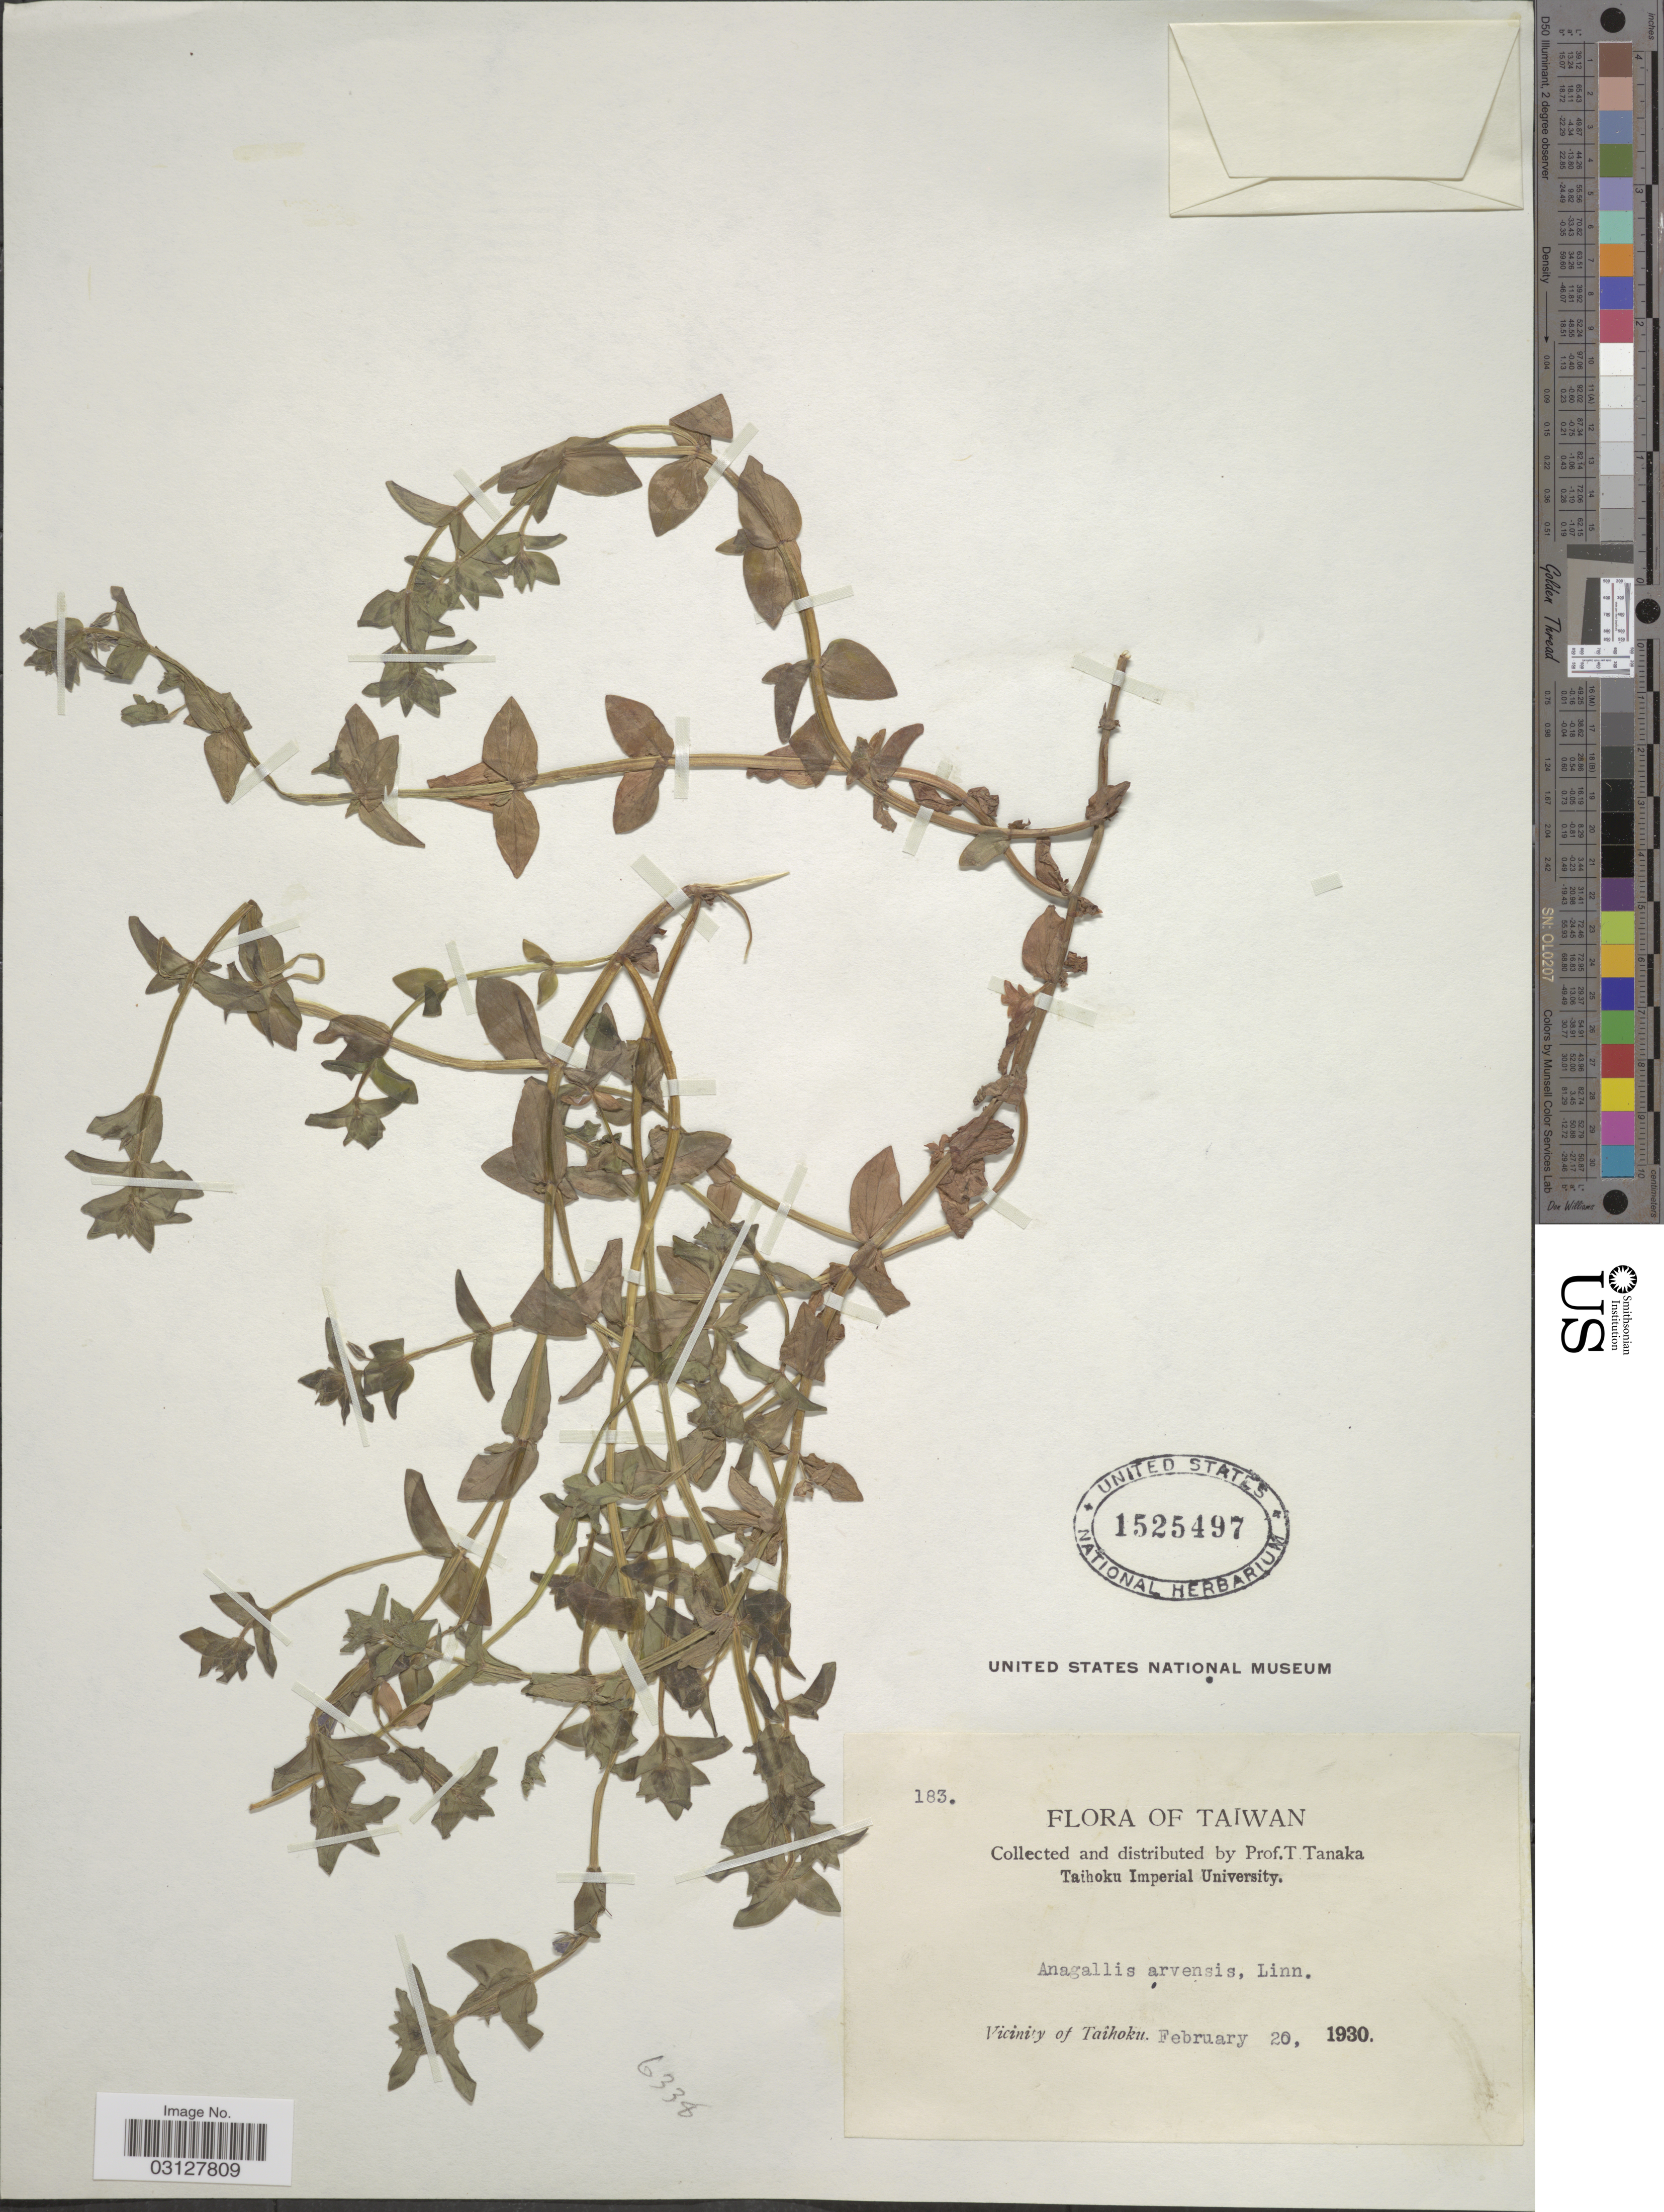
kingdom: Plantae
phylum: Tracheophyta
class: Magnoliopsida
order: Ericales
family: Primulaceae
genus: Anagallis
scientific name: Anagallis arvensis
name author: L.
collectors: T. Tanaka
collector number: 183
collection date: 1930-02-20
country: Taiwan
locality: Vicinity of Taihoku.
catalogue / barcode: US 1525497